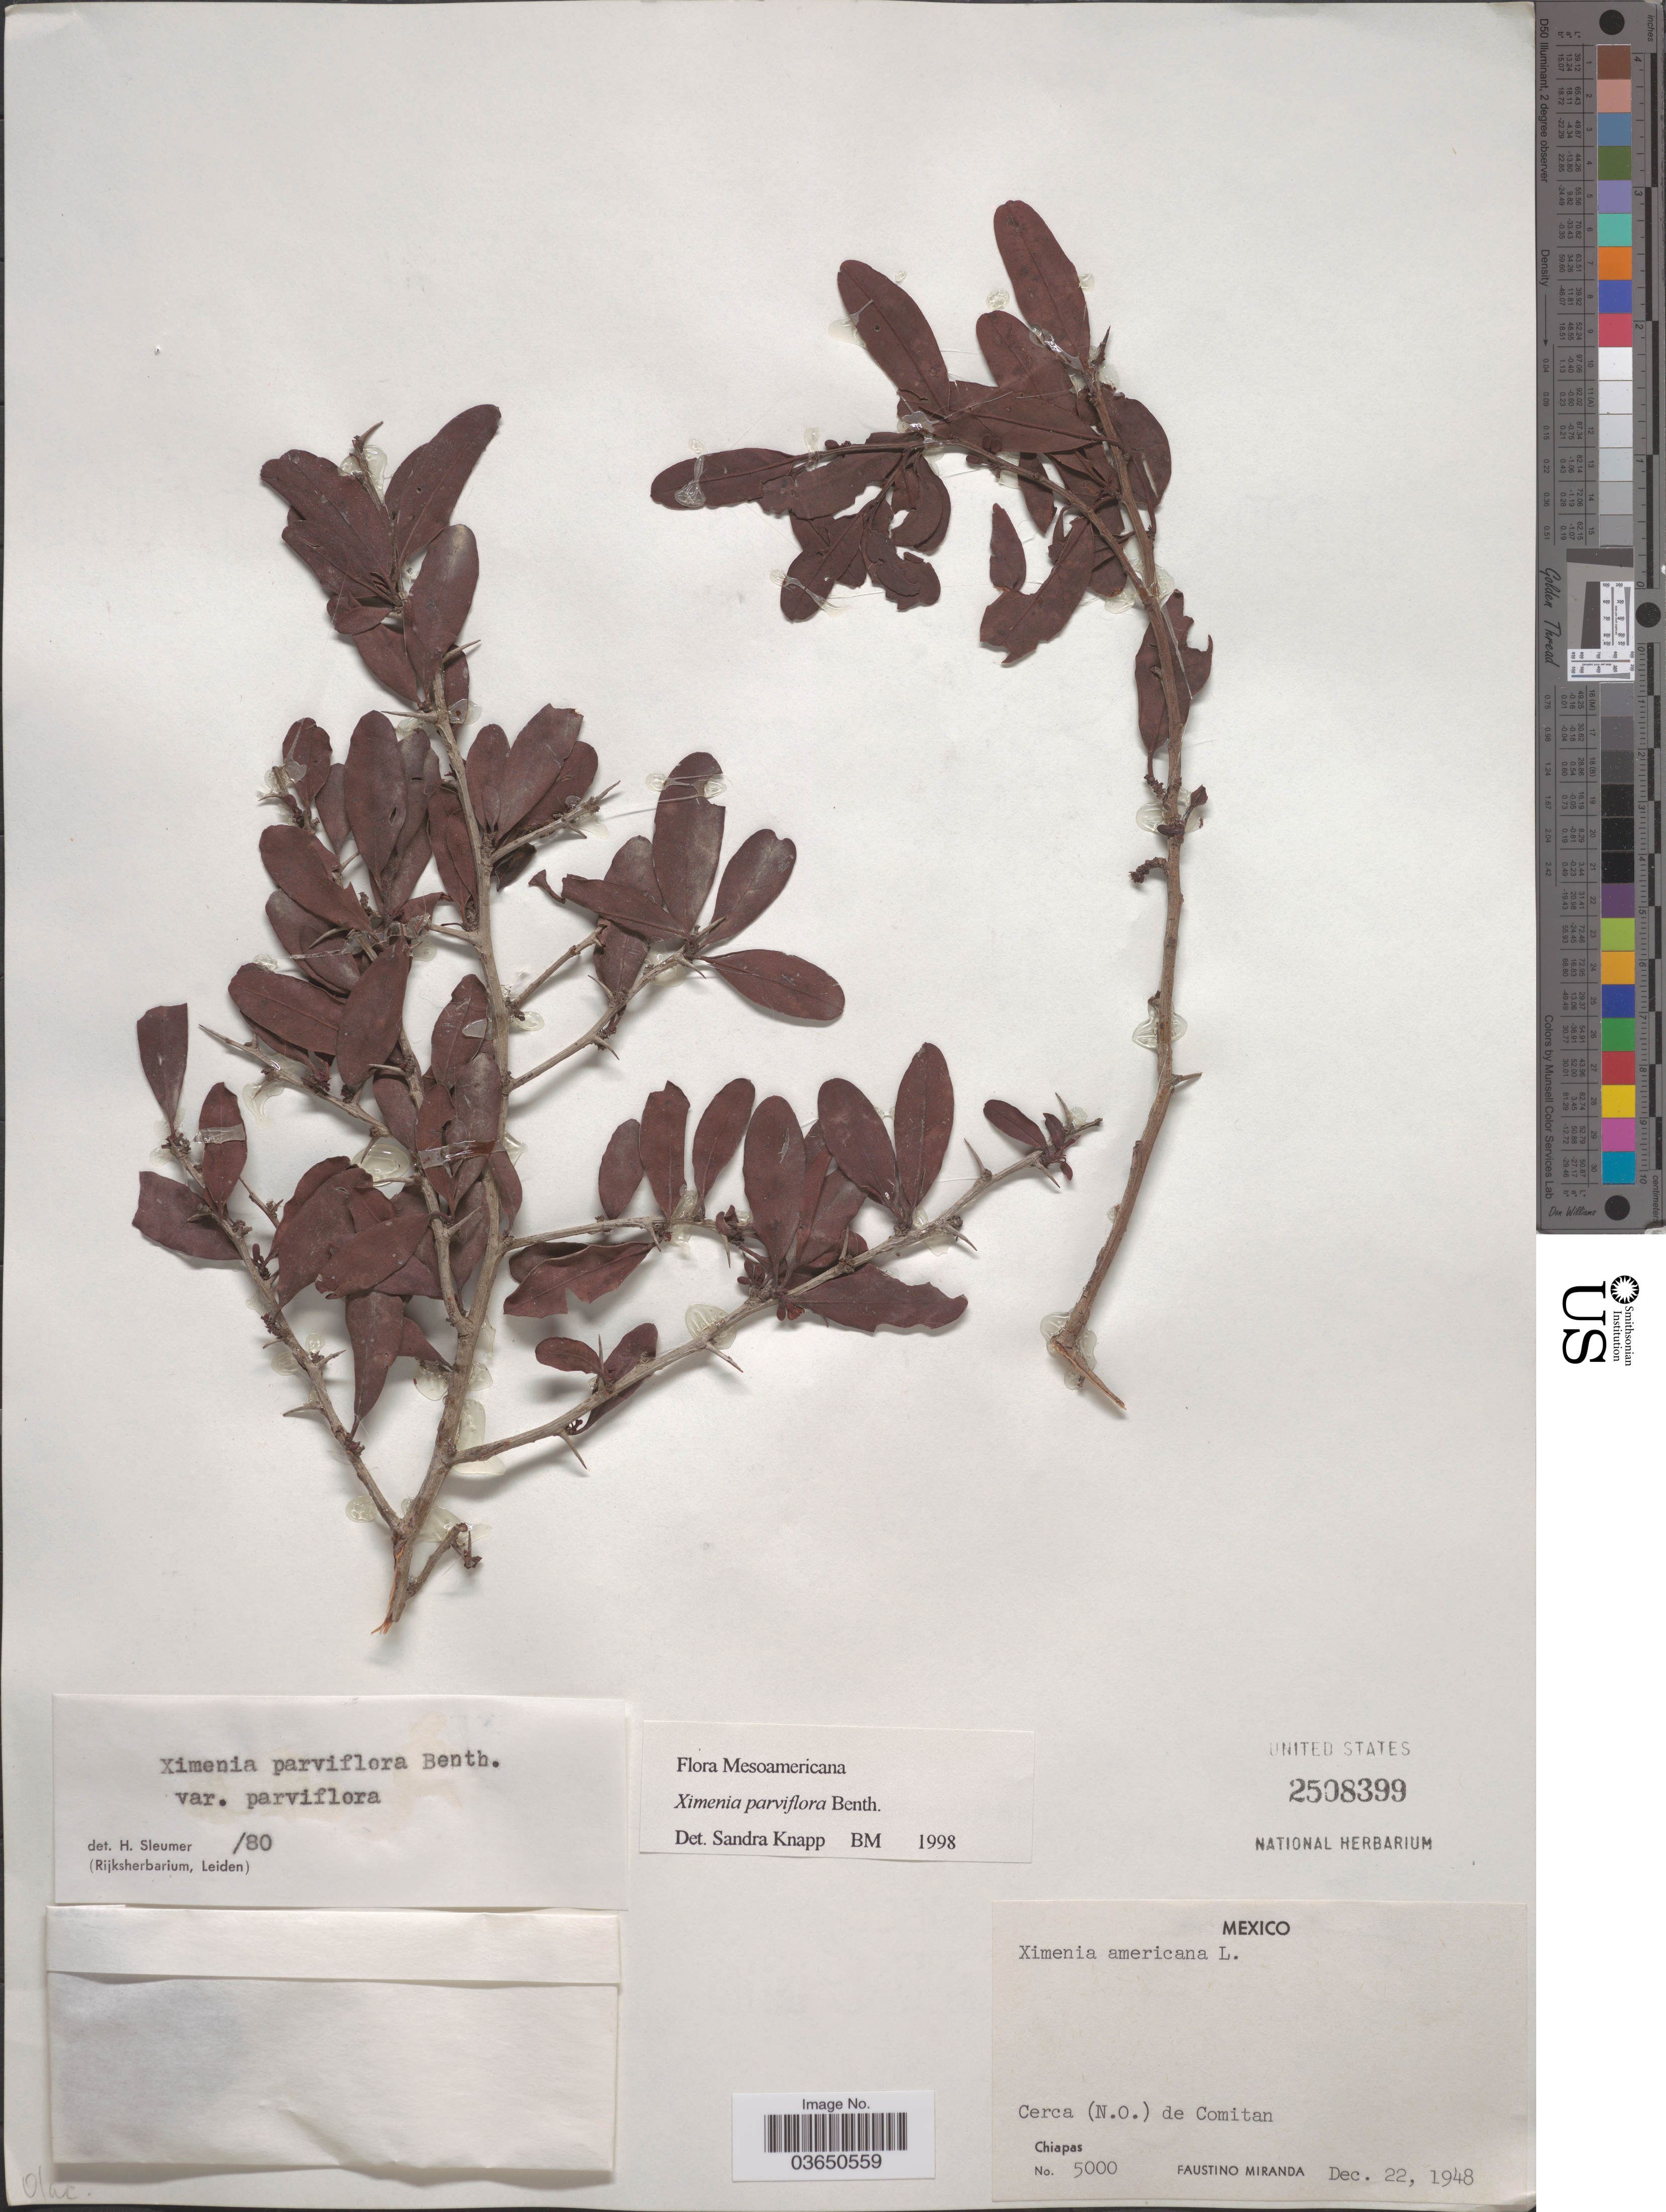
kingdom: Plantae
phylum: Tracheophyta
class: Magnoliopsida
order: Santalales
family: Ximeniaceae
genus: Ximenia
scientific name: Ximenia parviflora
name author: Benth.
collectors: F. Miranda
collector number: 5000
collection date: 1948-12-22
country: Mexico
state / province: Chiapas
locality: Cerca (N.O.) de Comitan.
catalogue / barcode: US 2508399